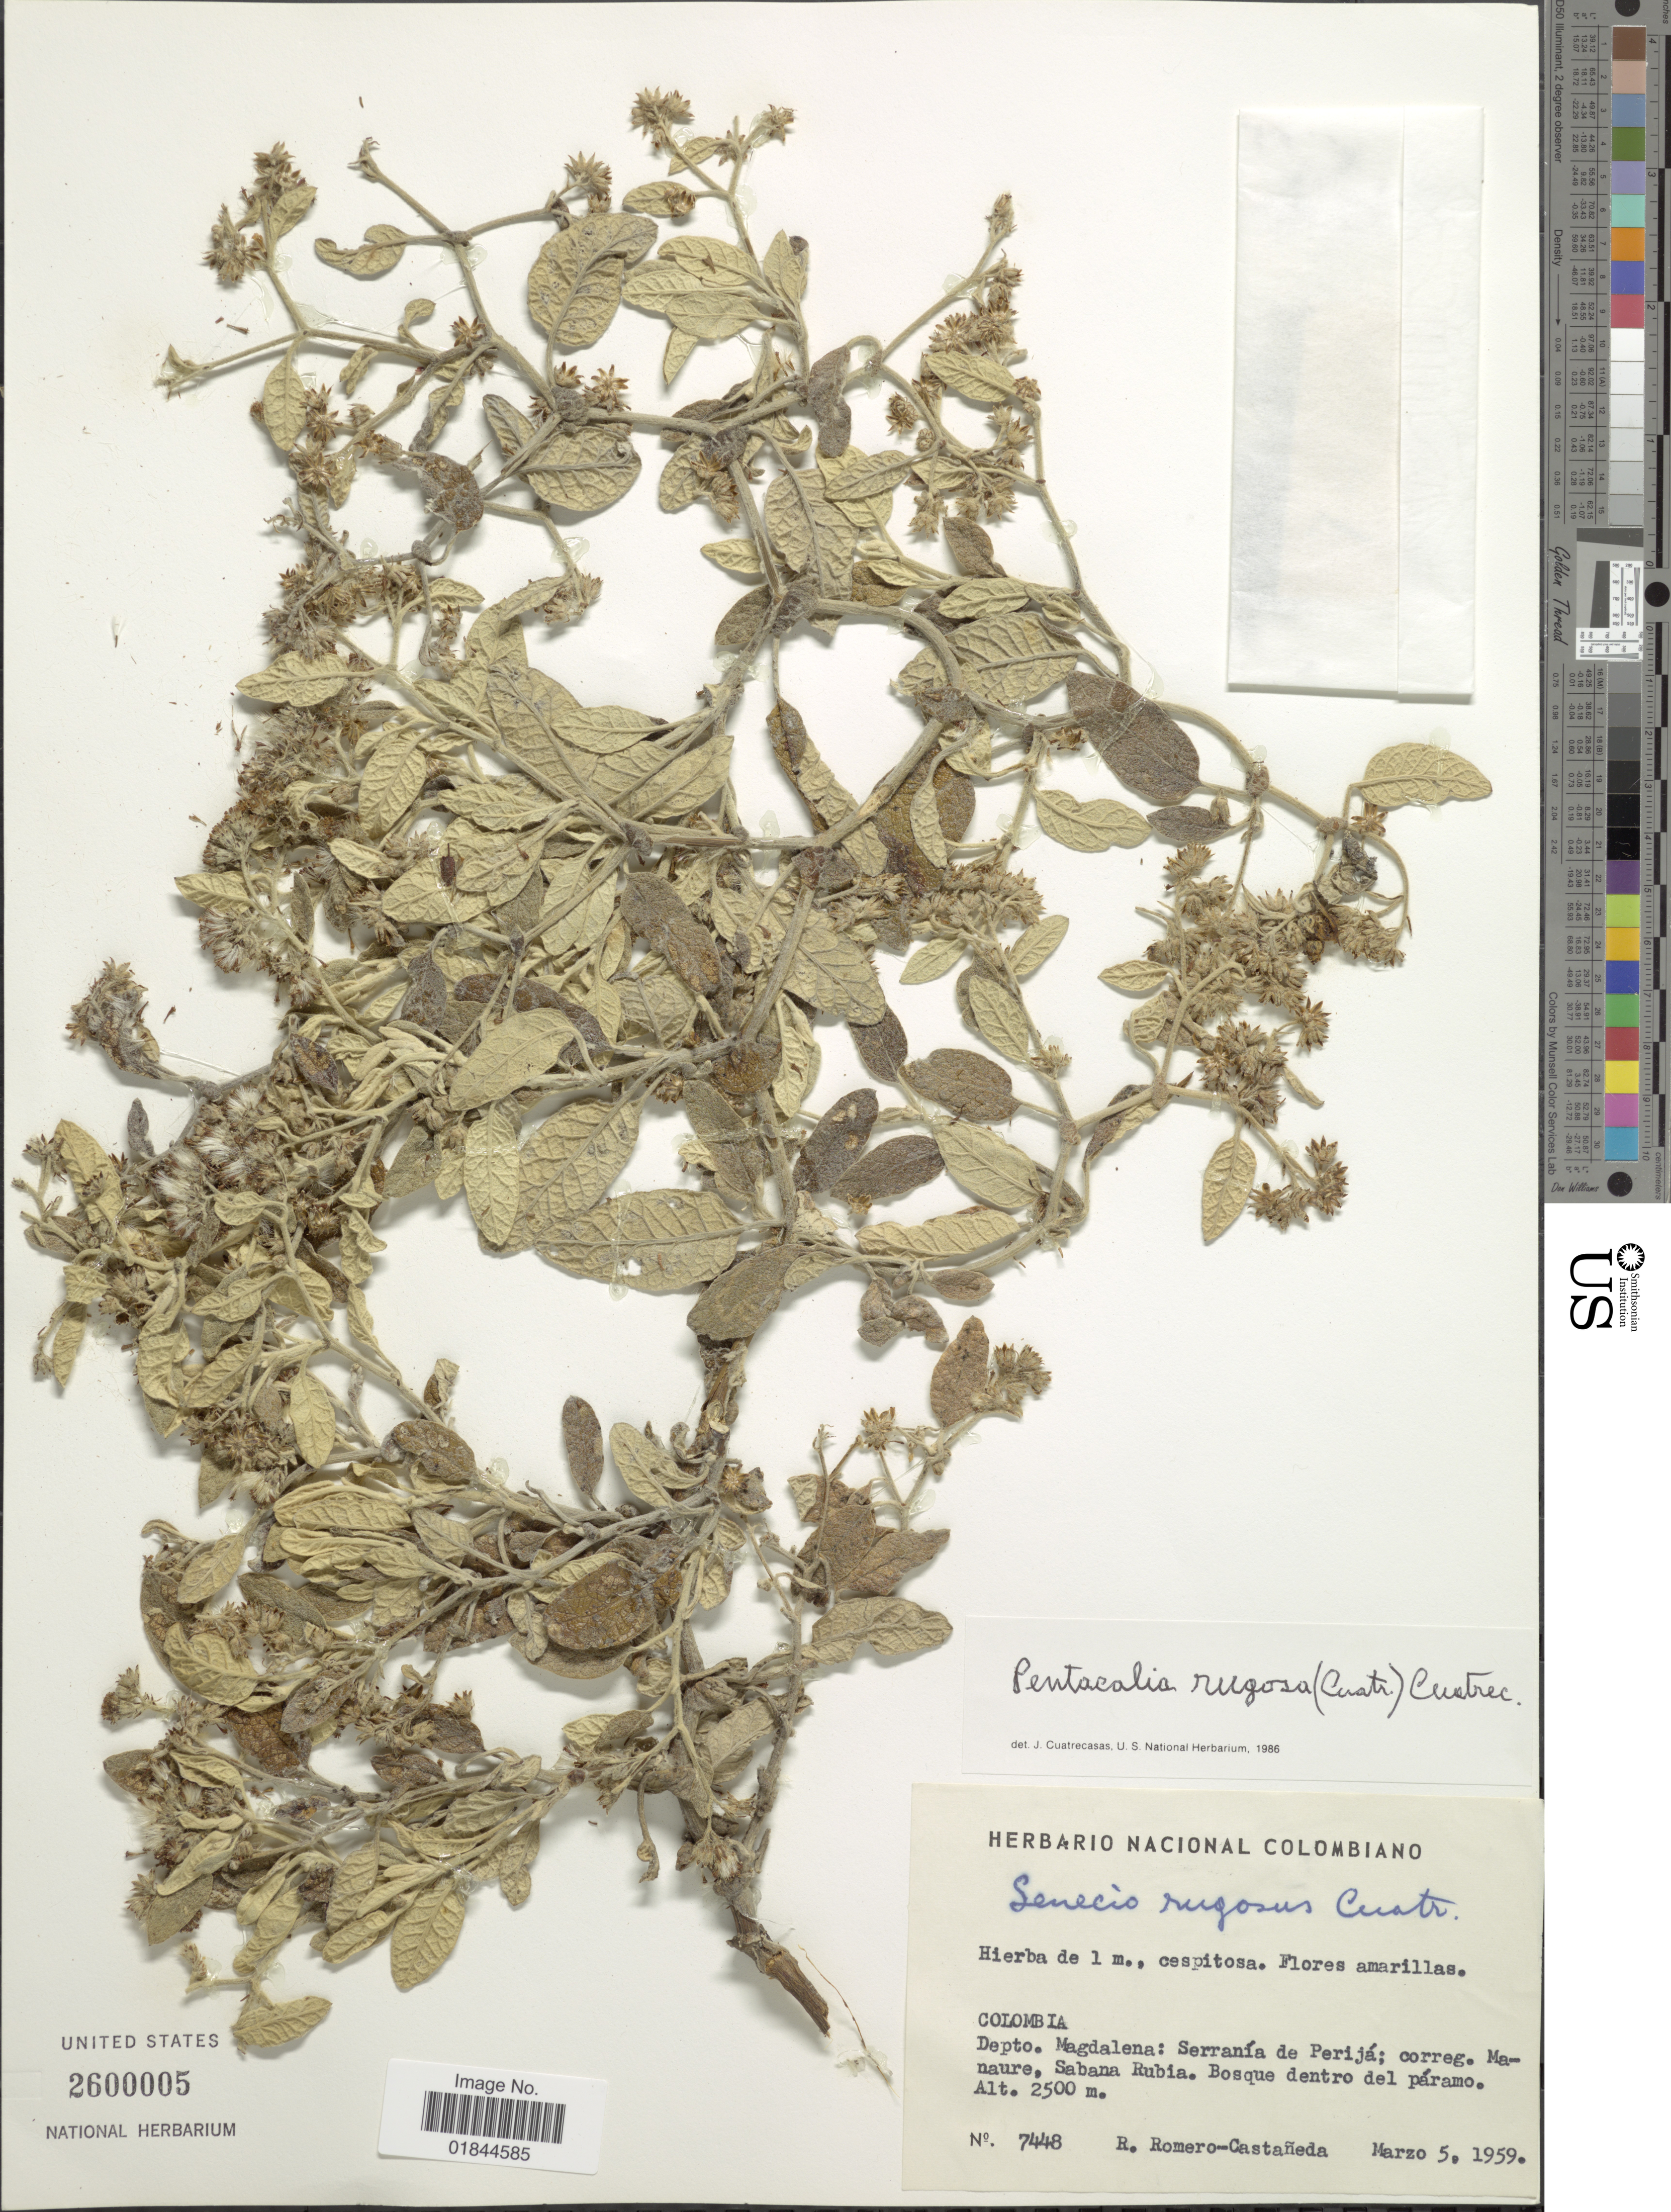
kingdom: Plantae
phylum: Tracheophyta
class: Magnoliopsida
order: Asterales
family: Asteraceae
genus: Pentacalia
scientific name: Pentacalia rugosa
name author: (Cuatrec.) Cuatrec.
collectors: R. Romero Castañeda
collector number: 7448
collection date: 1959-03-05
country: Colombia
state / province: Magdalena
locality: Serrania de Perija, correg. Manaure, Sabana Rubia, Bosque dentro del paramo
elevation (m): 2500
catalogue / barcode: US 2600005